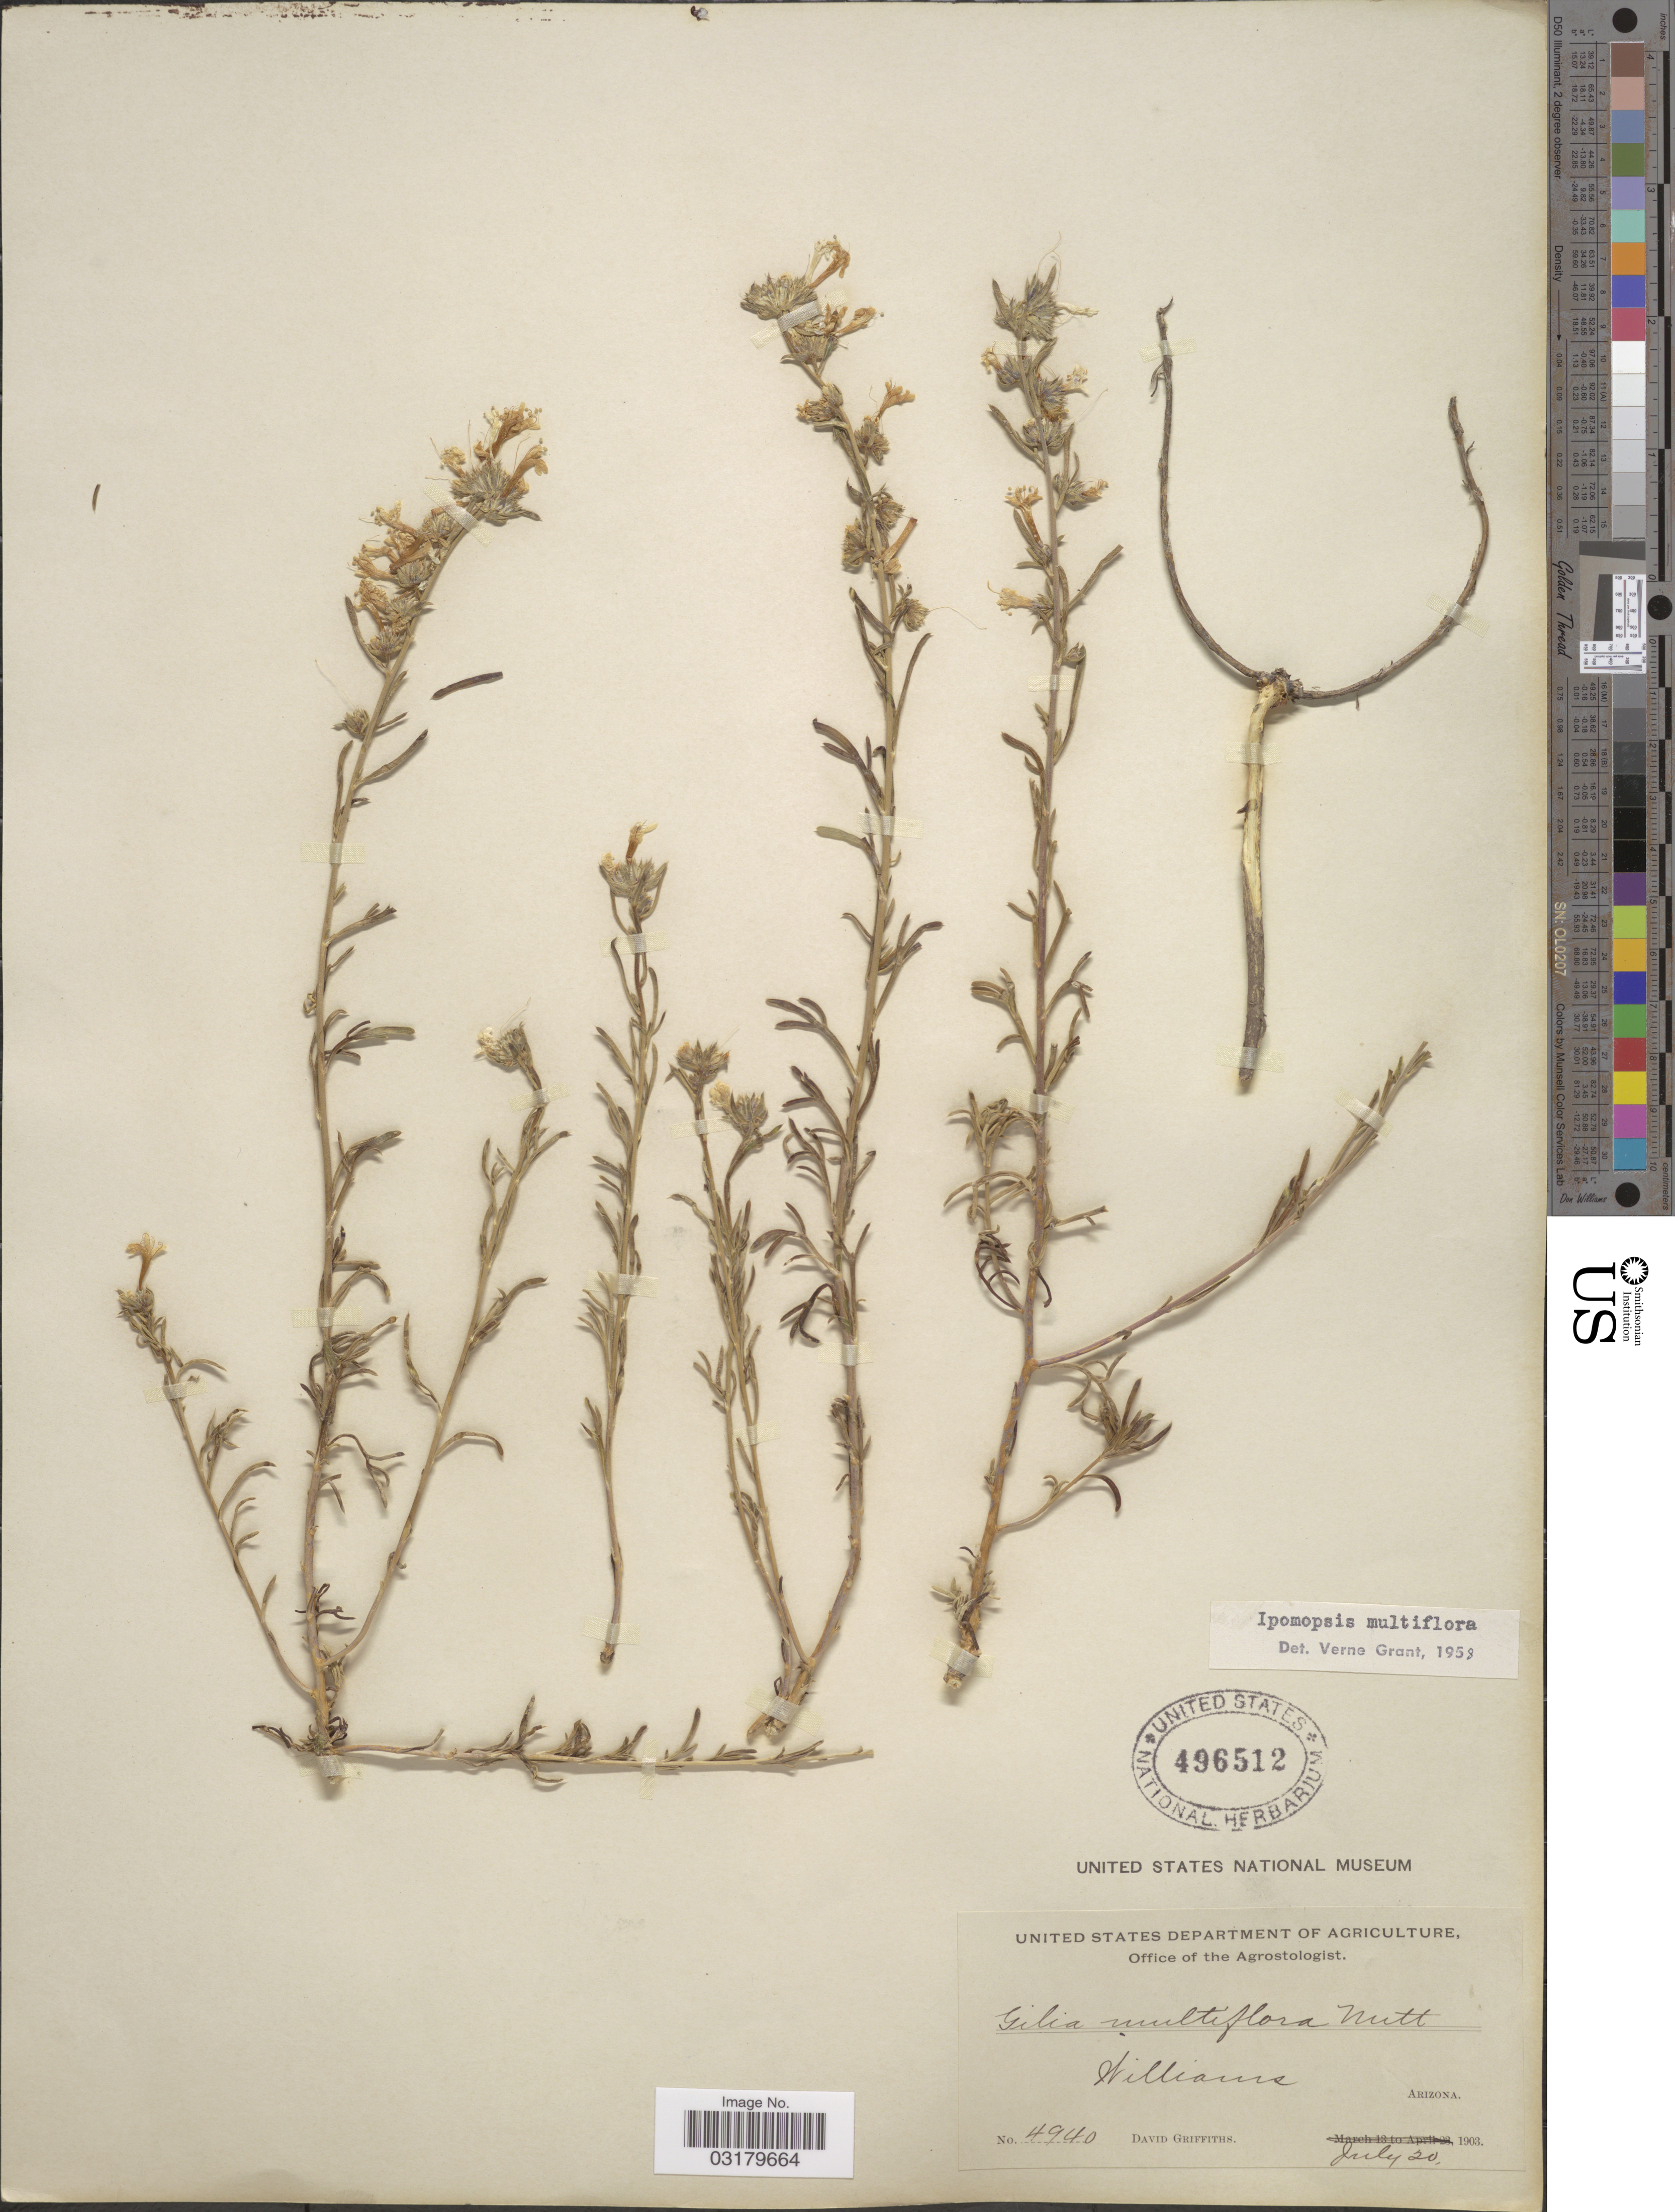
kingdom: Plantae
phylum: Tracheophyta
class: Magnoliopsida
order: Ericales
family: Polemoniaceae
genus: Ipomopsis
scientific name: Ipomopsis multiflora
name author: (Nutt.) V.E. Grant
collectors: D. Griffiths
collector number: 4940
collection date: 1903-07-20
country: United States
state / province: Arizona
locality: Williams.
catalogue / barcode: US 496512